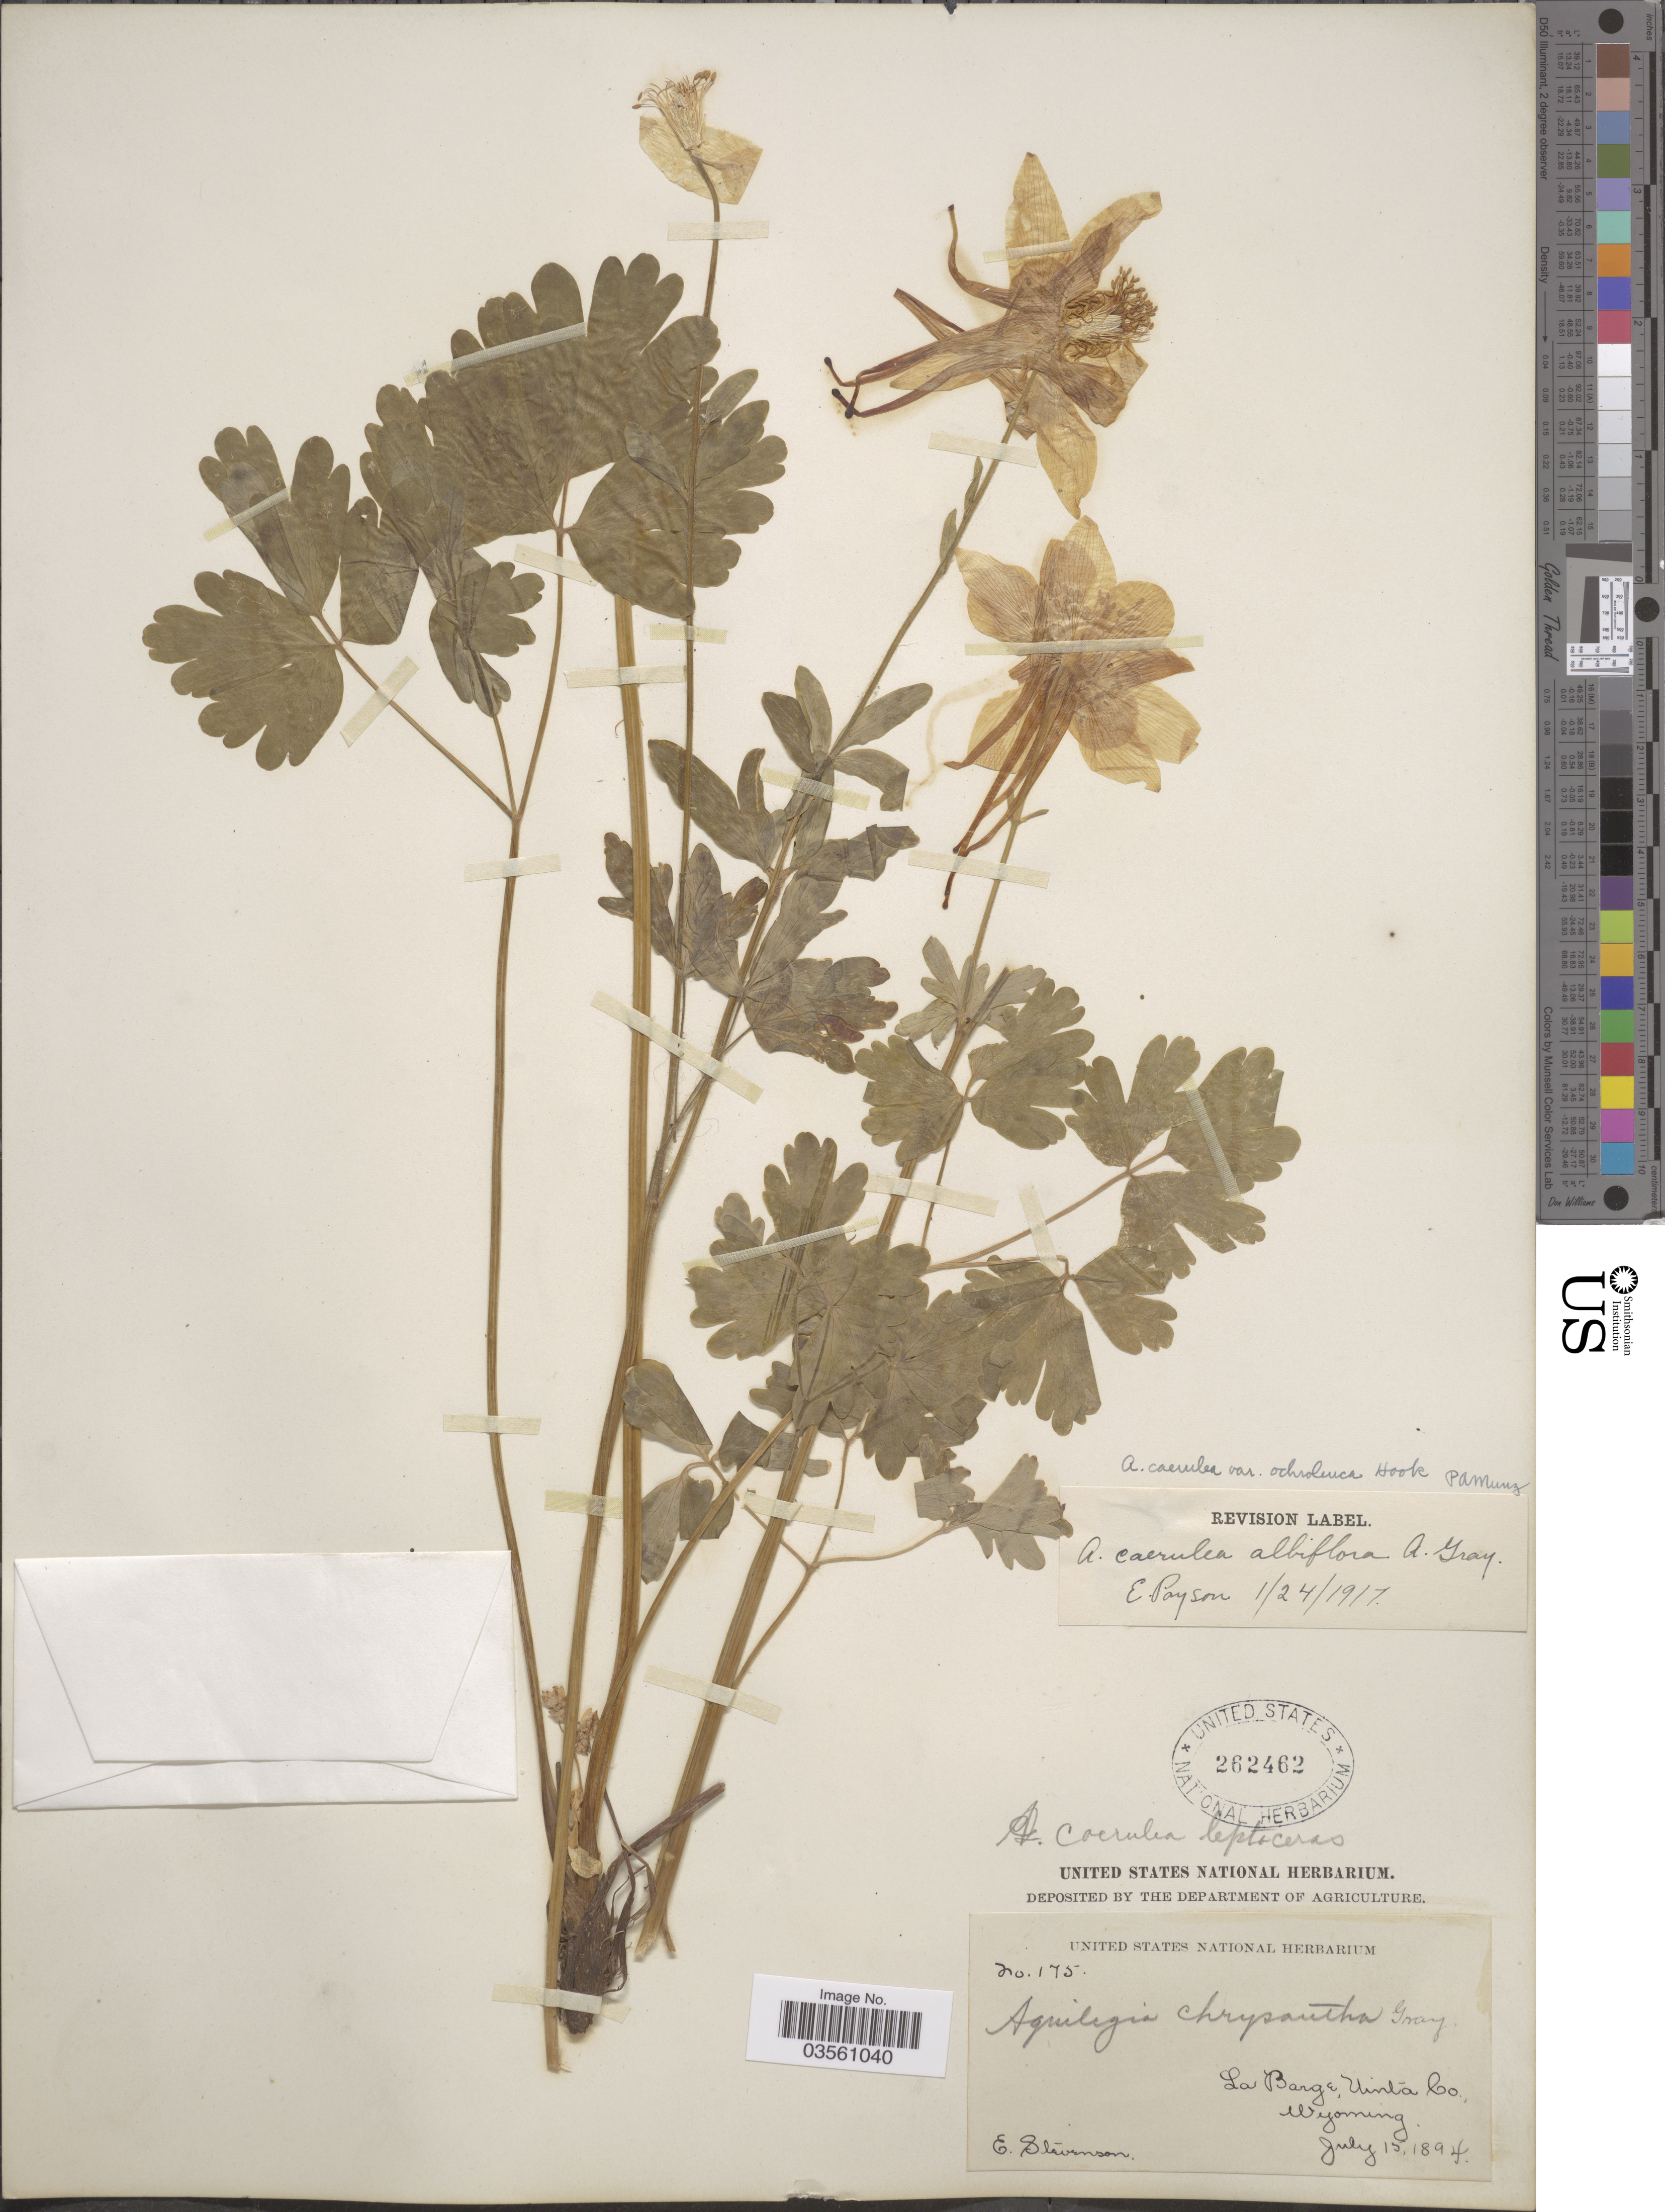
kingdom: Plantae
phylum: Tracheophyta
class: Magnoliopsida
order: Ranunculales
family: Ranunculaceae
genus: Aquilegia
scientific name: Aquilegia coerulea var. ochroleuca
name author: Hook.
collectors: E. Stevenson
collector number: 175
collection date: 1894-07-15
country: United States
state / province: Wyoming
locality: La Barge, Uinta Co.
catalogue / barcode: US 262462